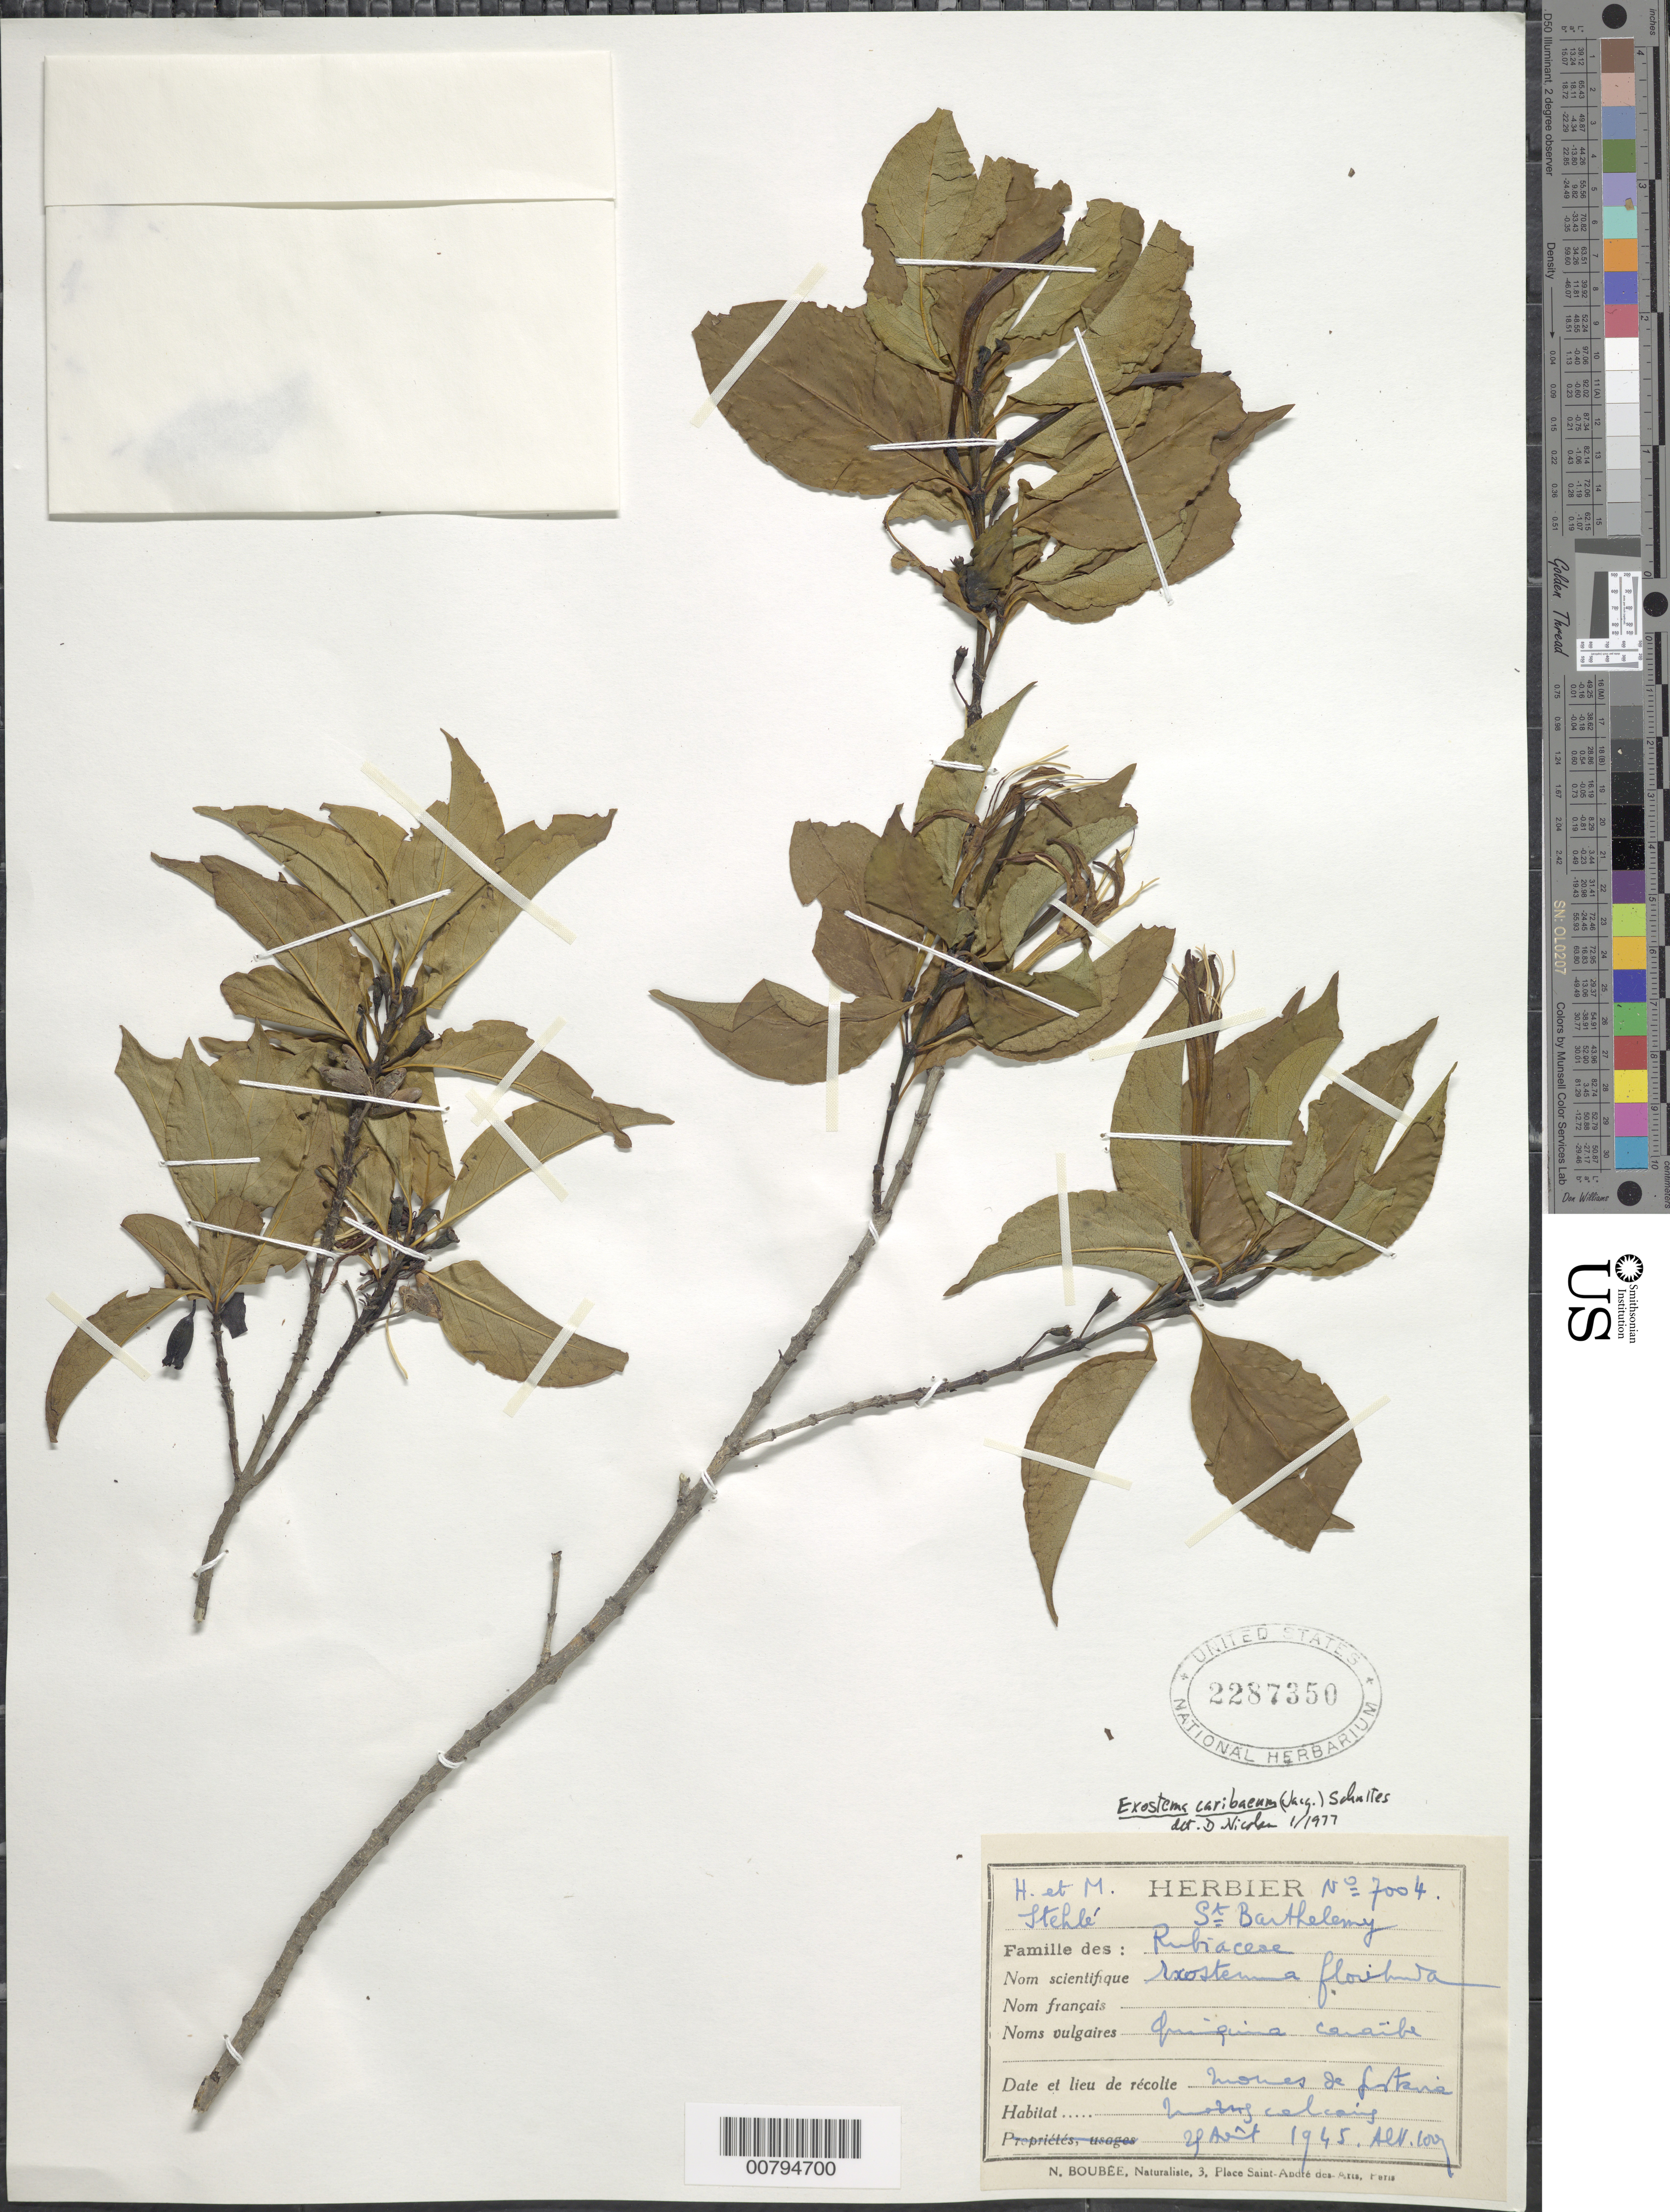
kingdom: Plantae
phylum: Tracheophyta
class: Magnoliopsida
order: Gentianales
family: Rubiaceae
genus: Exostema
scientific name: Exostema caribaeum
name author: (Jacq.) Roem. & Schult.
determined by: Nicolson, Dan H.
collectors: H. Stehlé & M. Stehlé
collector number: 7004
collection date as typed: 04 Aug 1945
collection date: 1945-08-04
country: Saint Barthélemy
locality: Mornes de L--tans (sp?)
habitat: Mornes calcai-s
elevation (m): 100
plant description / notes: Common name: Quinquina caraibe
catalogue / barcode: US 2287350